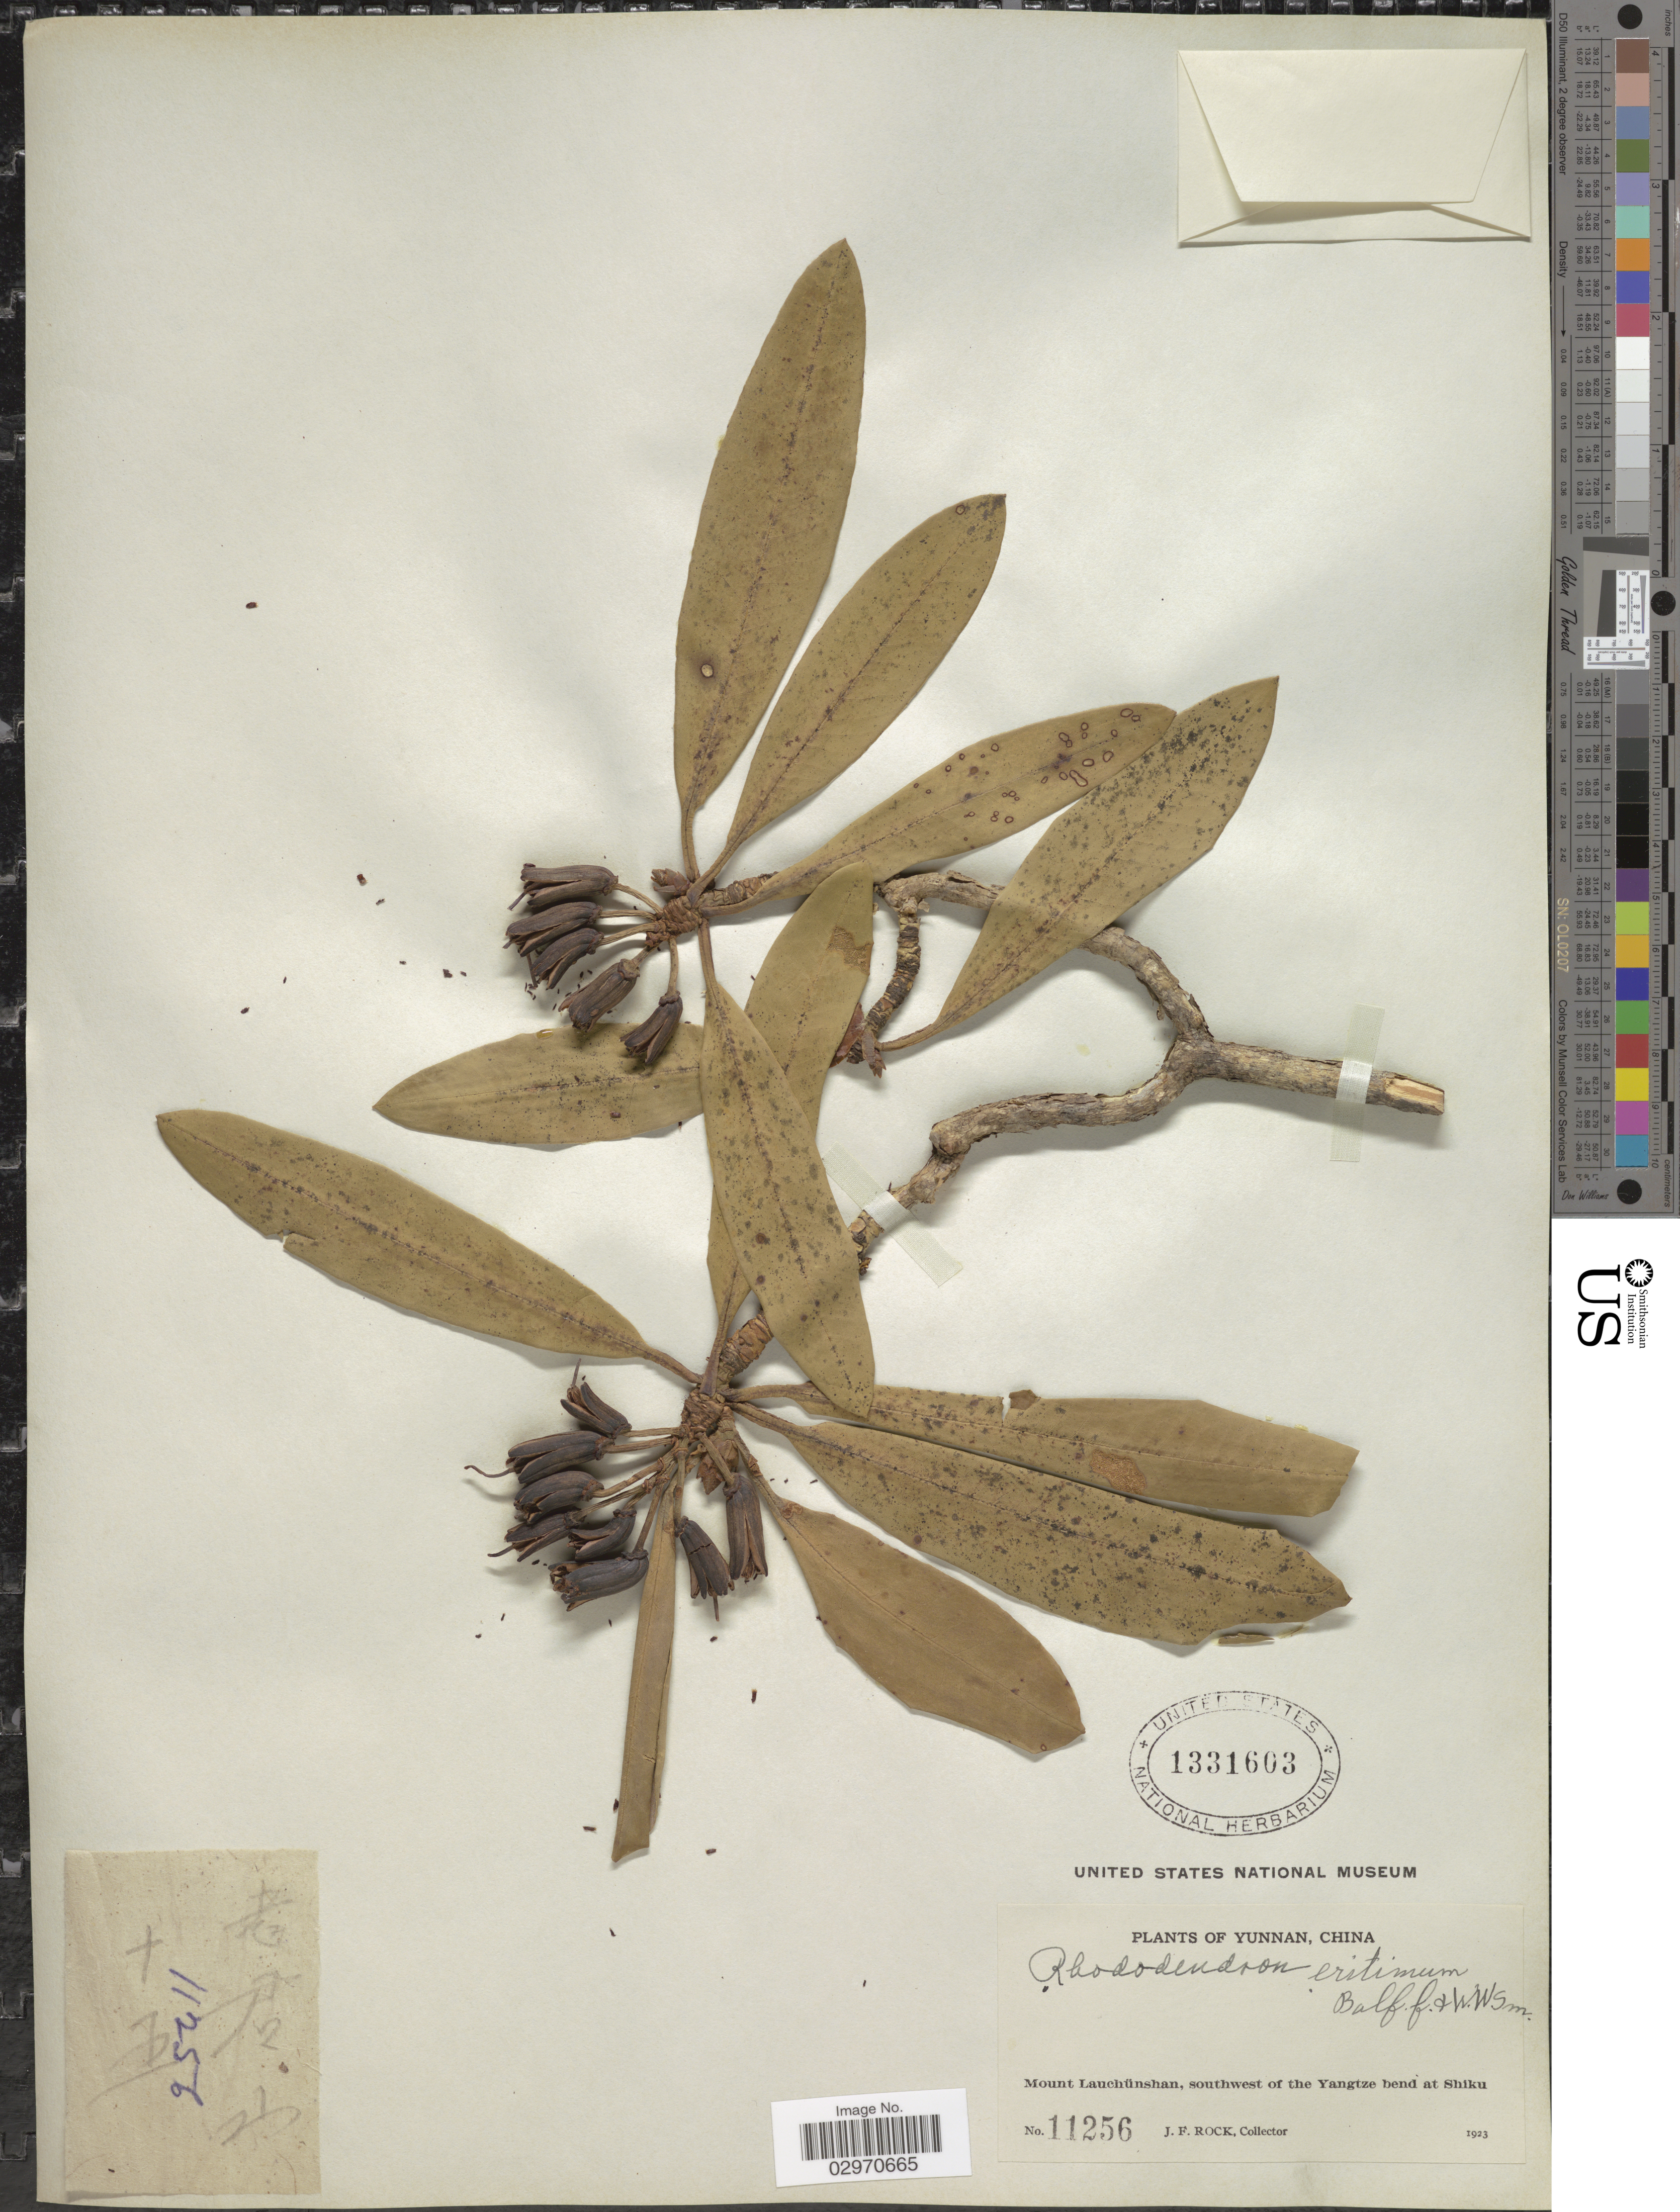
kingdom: Plantae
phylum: Tracheophyta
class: Magnoliopsida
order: Ericales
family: Ericaceae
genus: Rhododendron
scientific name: Rhododendron eritimum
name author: Balf. f. & W.W. Sm.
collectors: J. Rock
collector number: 11256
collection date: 1923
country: China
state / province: Yunnan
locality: Mount Lauchünshan, southwest of the Yangtze bend at Shiku.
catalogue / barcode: US 1331603